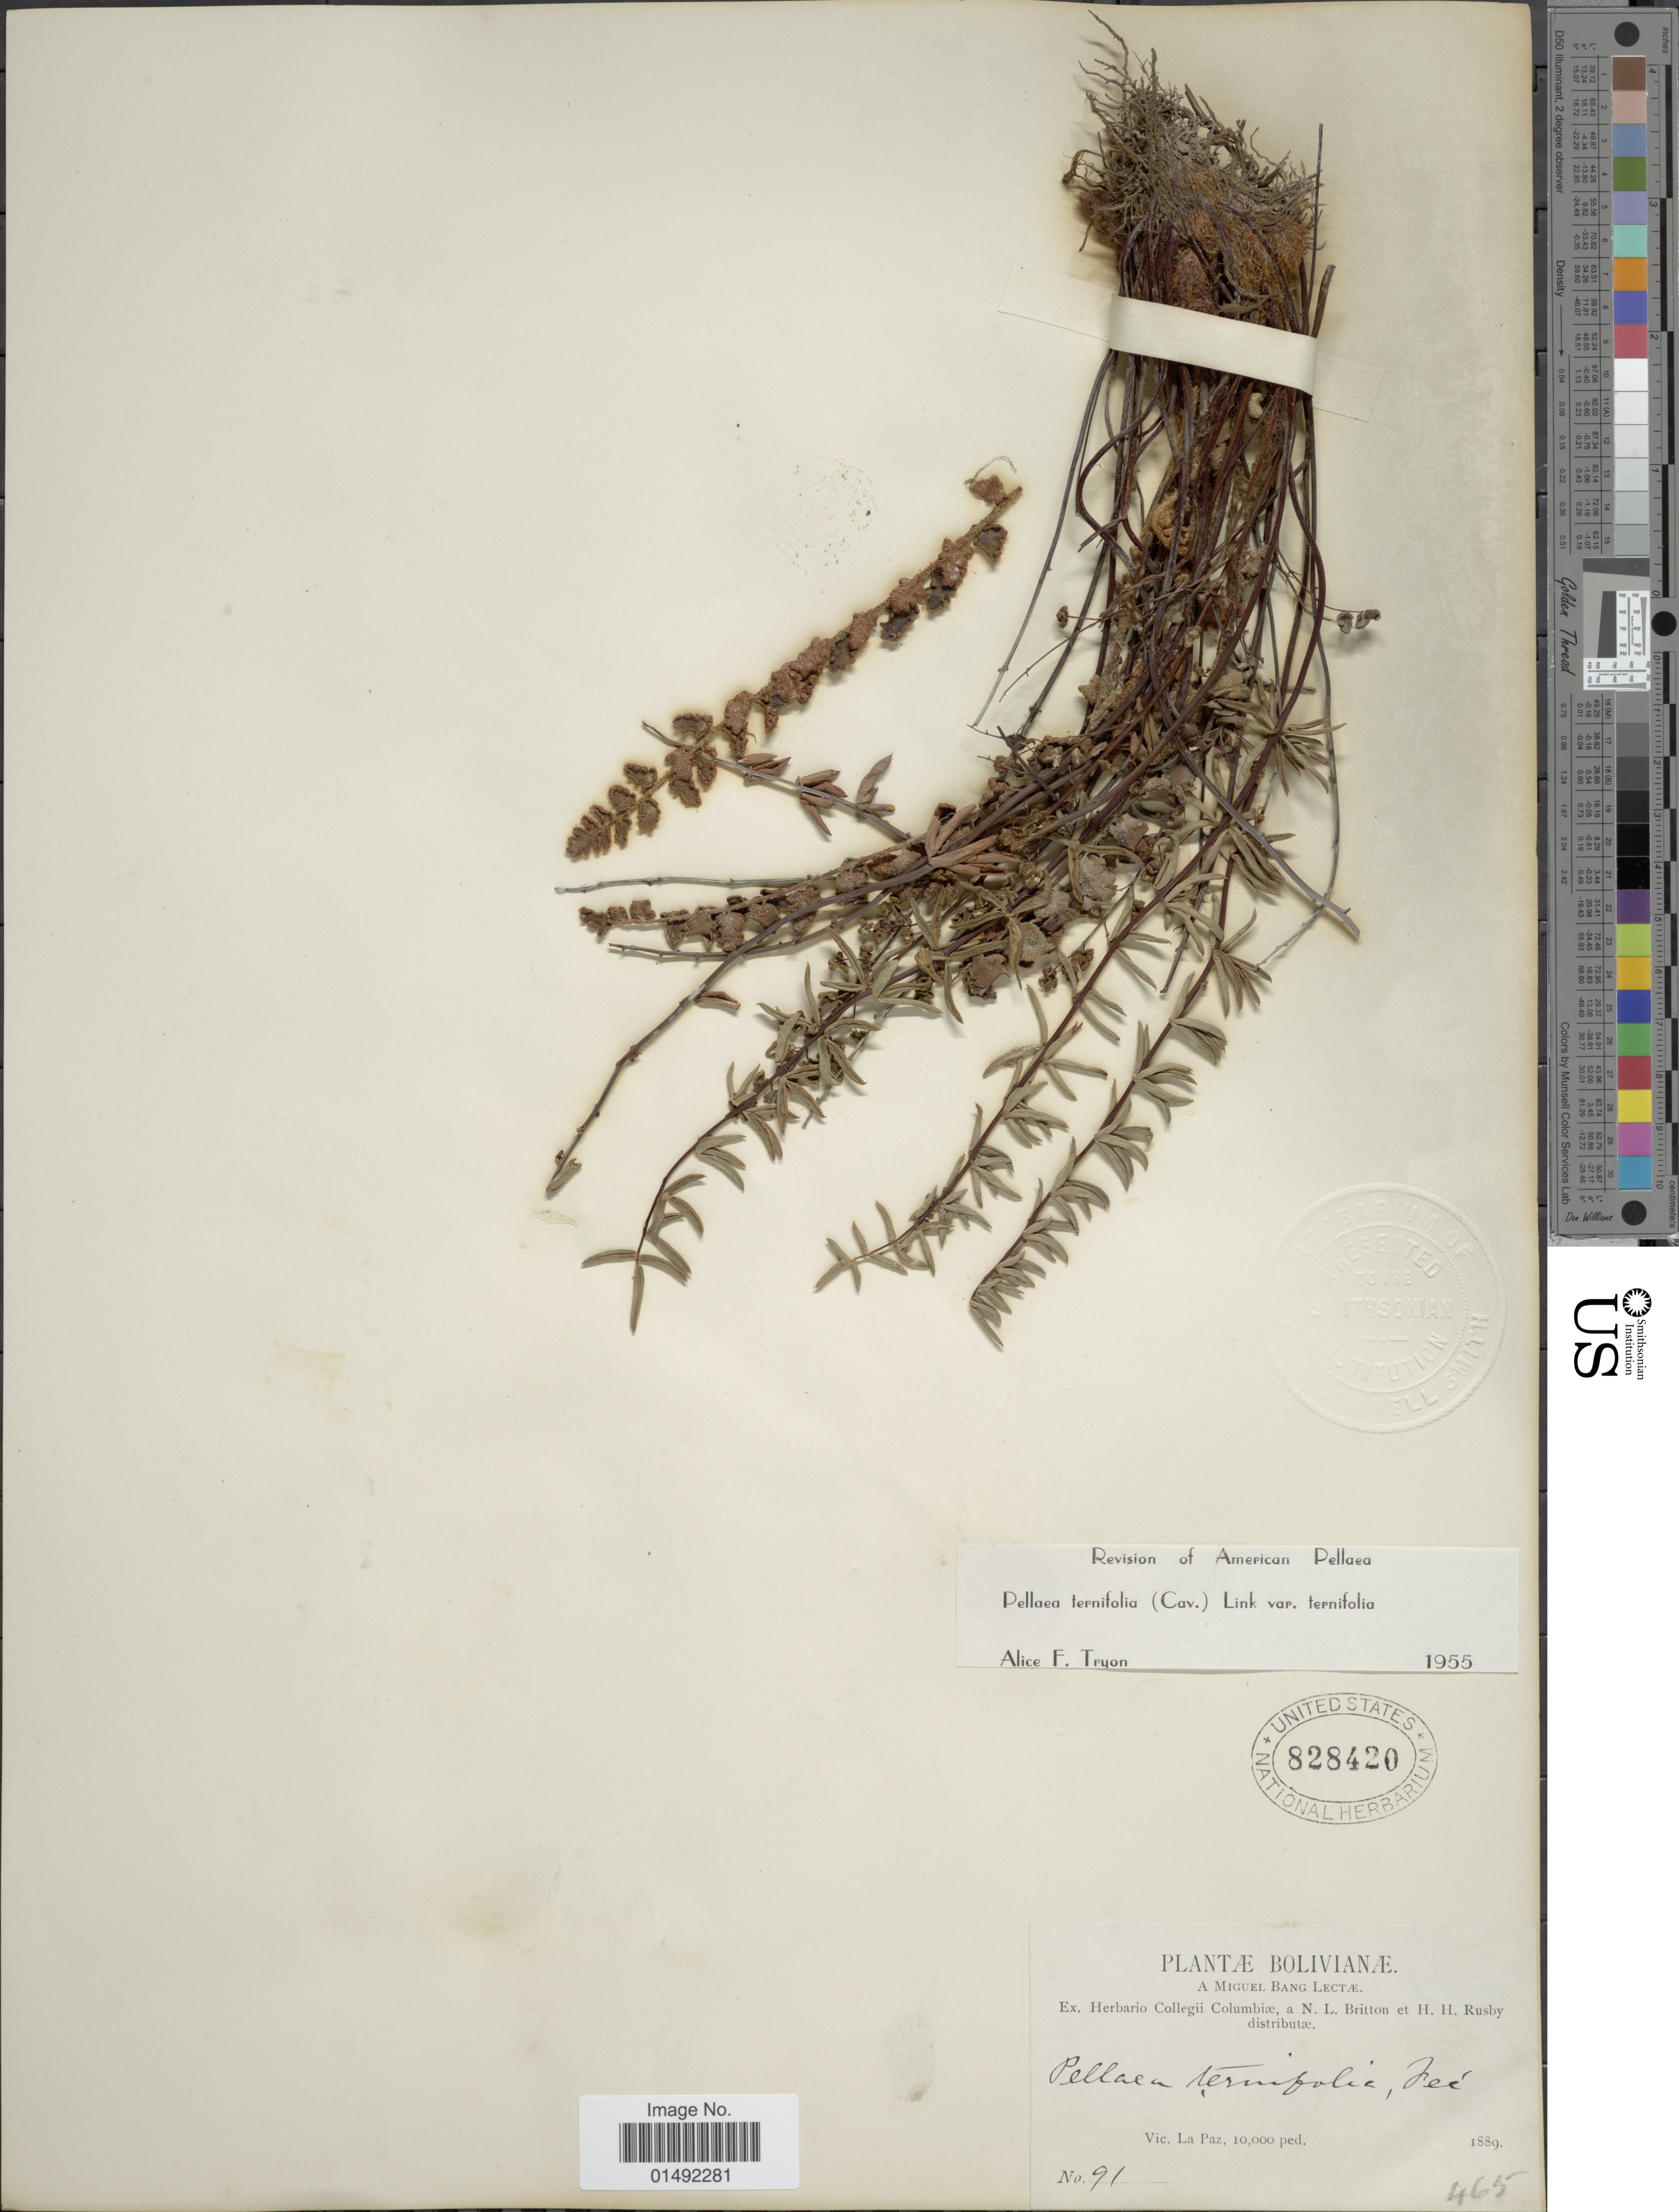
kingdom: Plantae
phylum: Tracheophyta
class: Polypodiopsida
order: Polypodiales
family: Pteridaceae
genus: Pellaea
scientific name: Pellaea ternifolia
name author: (Cav.) Link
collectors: M. Bang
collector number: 91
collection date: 1889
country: Bolivia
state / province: La Paz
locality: Vic. La Paz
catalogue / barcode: US 828420